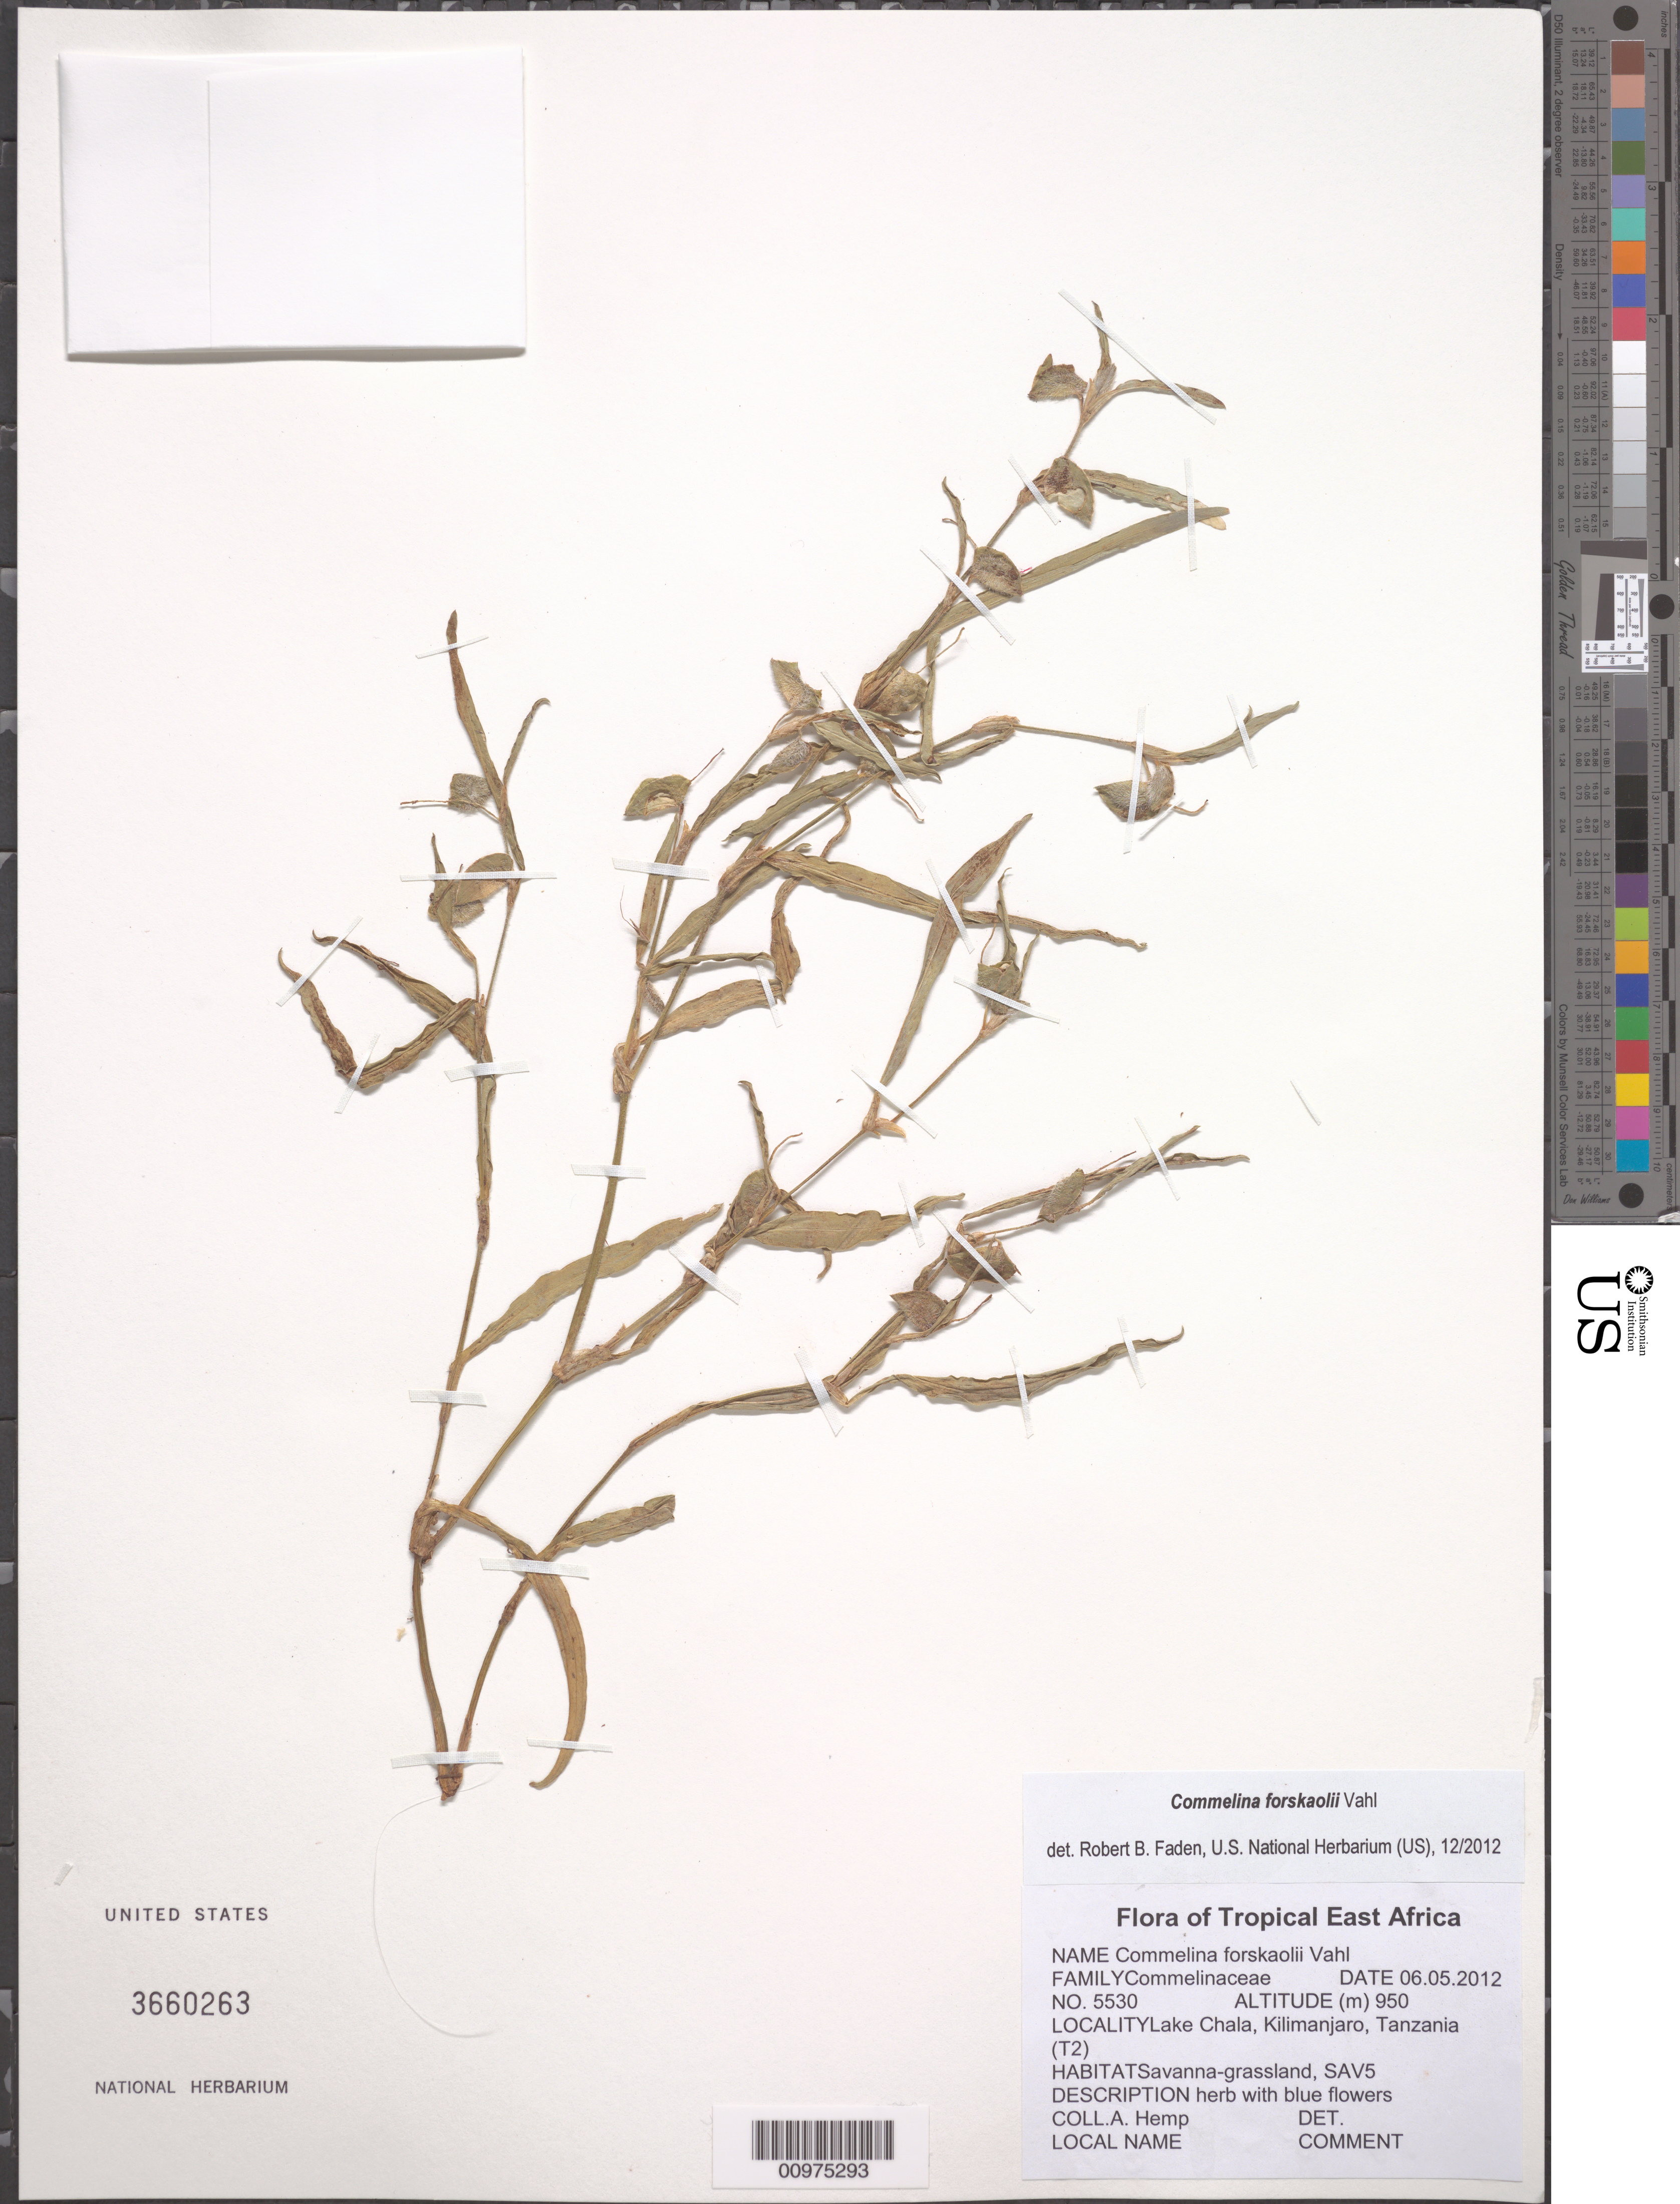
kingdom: Plantae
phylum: Tracheophyta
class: Liliopsida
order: Commelinales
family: Commelinaceae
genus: Commelina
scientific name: Commelina forskaolii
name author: Vahl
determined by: Faden, Robert B., (US), Smithsonian Institution - National Museum of Natural History (UNITED STATES)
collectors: A. Hemp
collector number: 5530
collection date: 2012-05-06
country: Tanzania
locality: Lake Chala, Kilimanjaro, (T2)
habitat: Savanna-grassland, SAV5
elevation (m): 950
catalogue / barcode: US 3660263